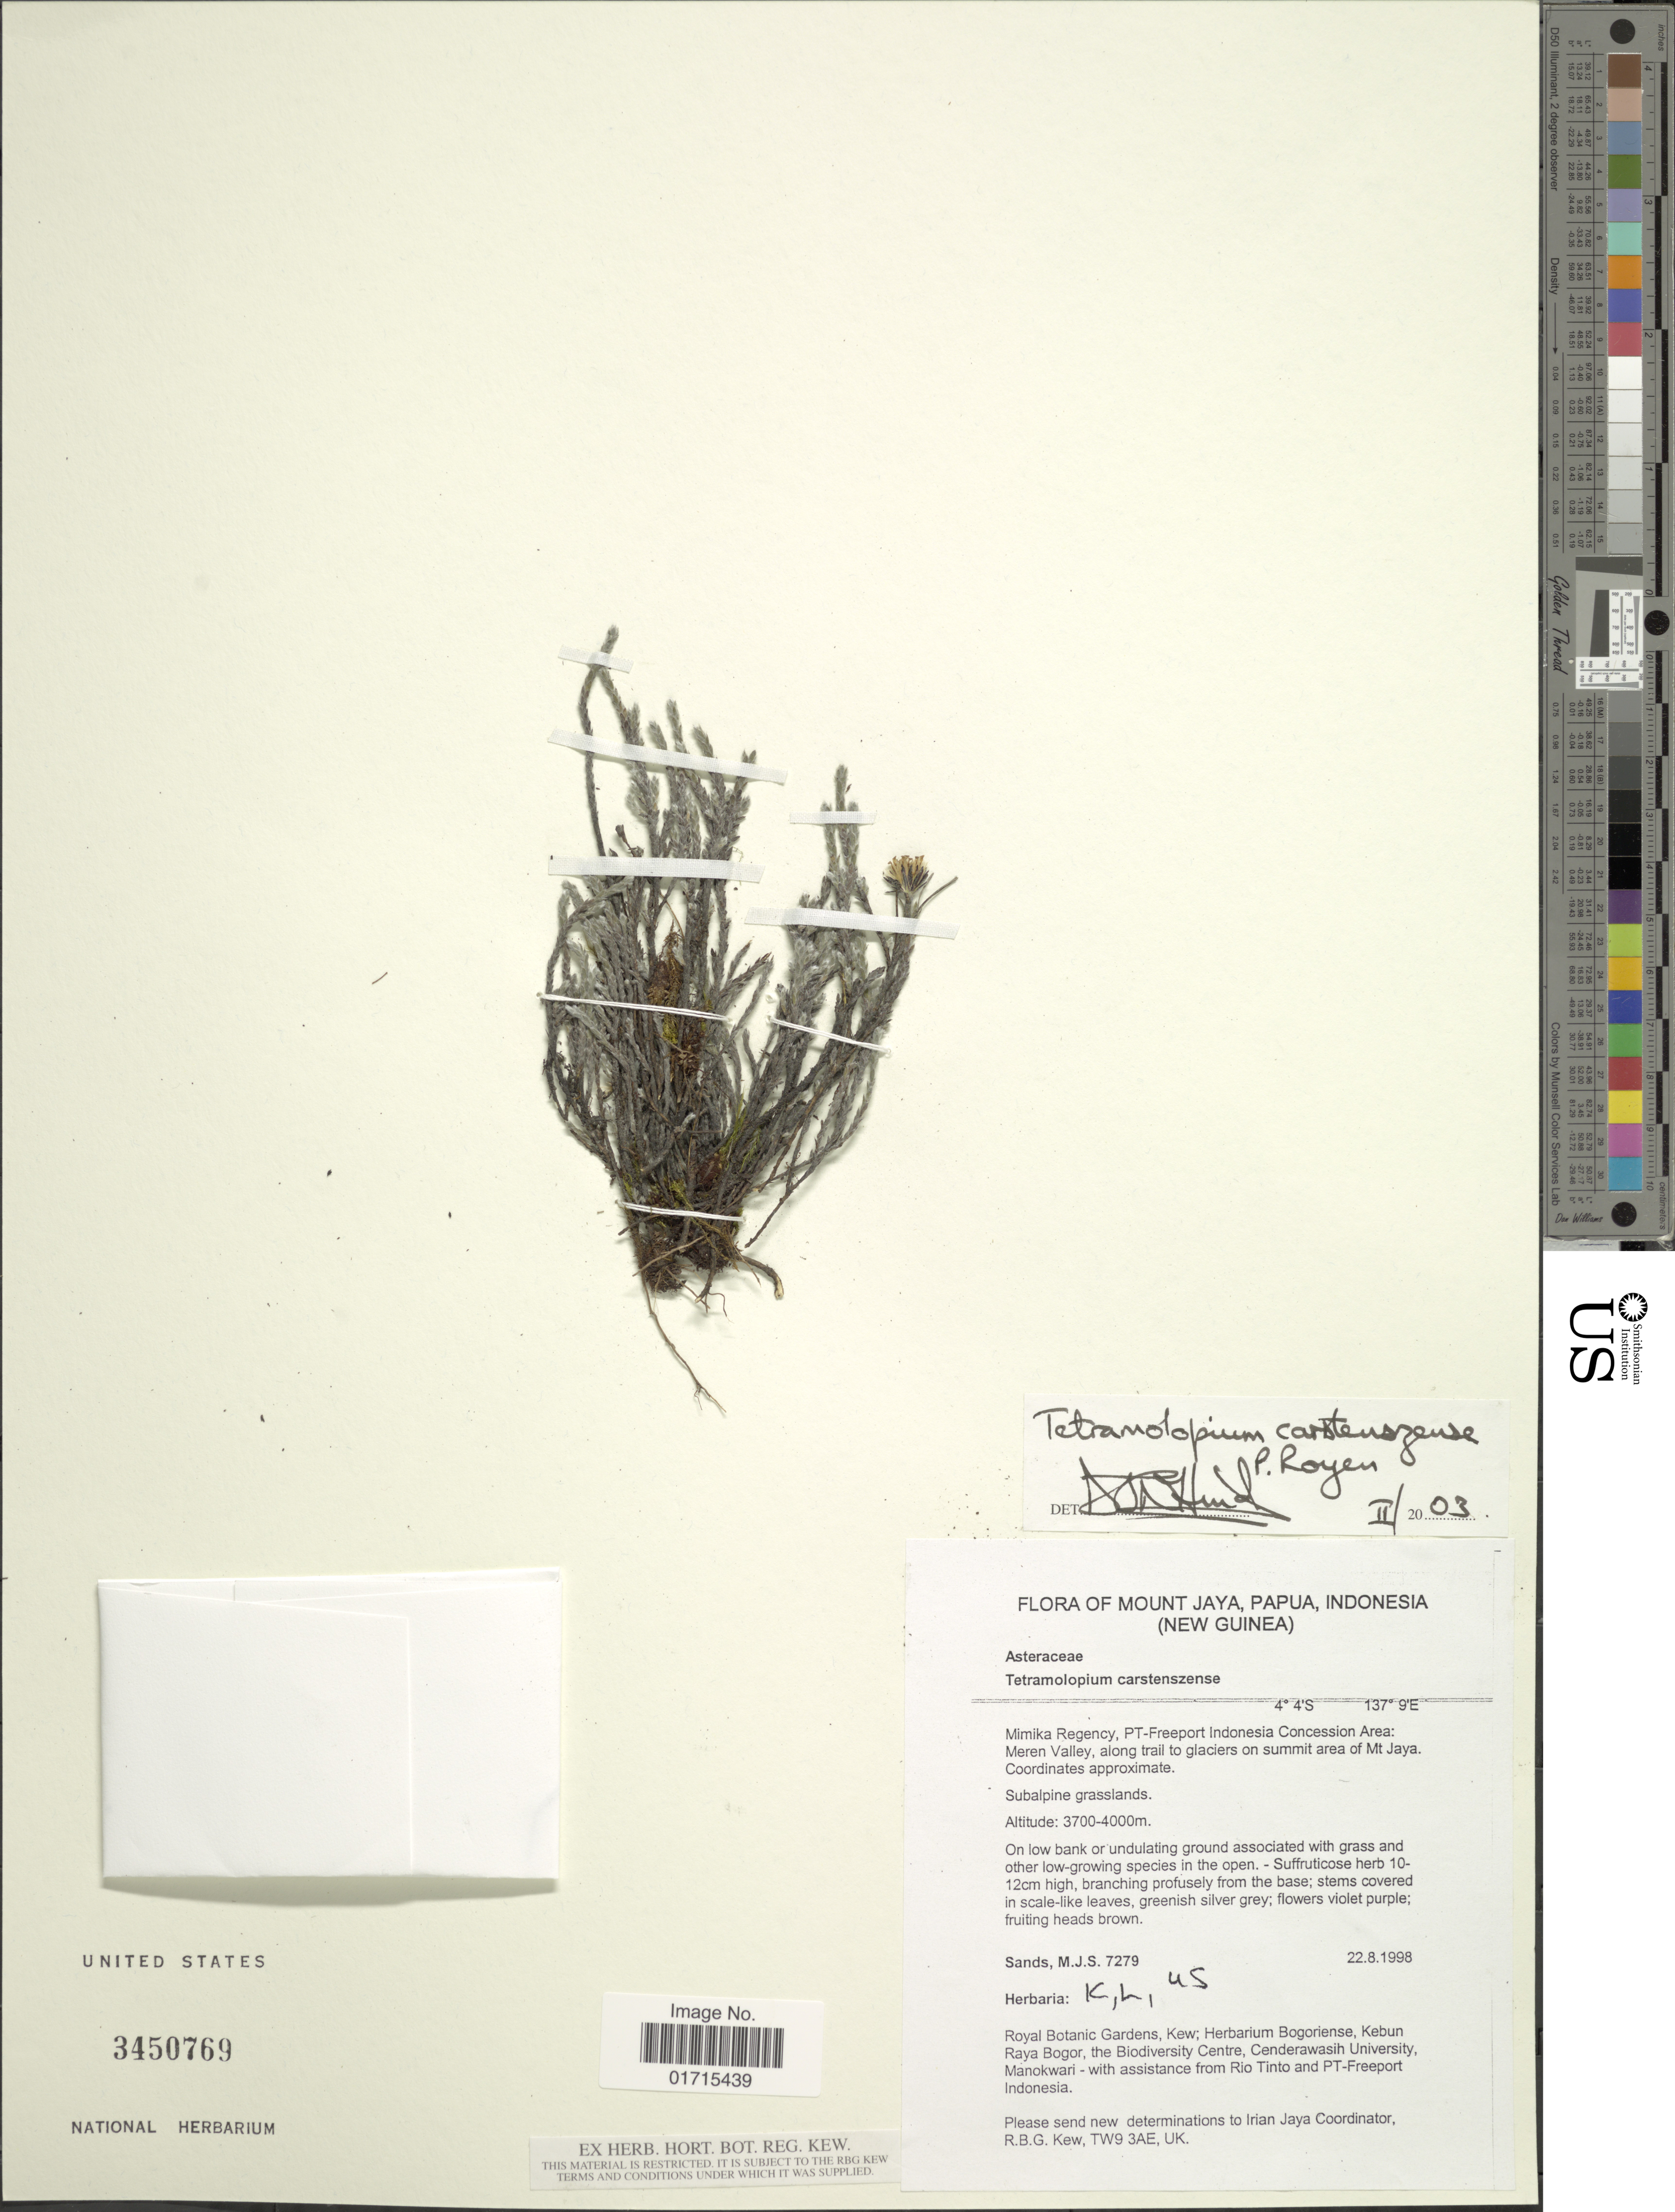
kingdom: Plantae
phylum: Tracheophyta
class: Magnoliopsida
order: Asterales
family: Asteraceae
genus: Tetramolopium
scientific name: Tetramolopium carstenszense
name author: P. Royen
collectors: M. Sands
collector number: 7279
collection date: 1998-08-22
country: Indonesia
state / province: Papua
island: New Guinea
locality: Mount Jaya, Papua, Indonesia (New Guinea). Mimika Regency, PT-Freeport Indonesa Concession Area: Meren Valley, along trail to glaciers on summit area of Mt Jaya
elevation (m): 3700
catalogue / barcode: US 3450769